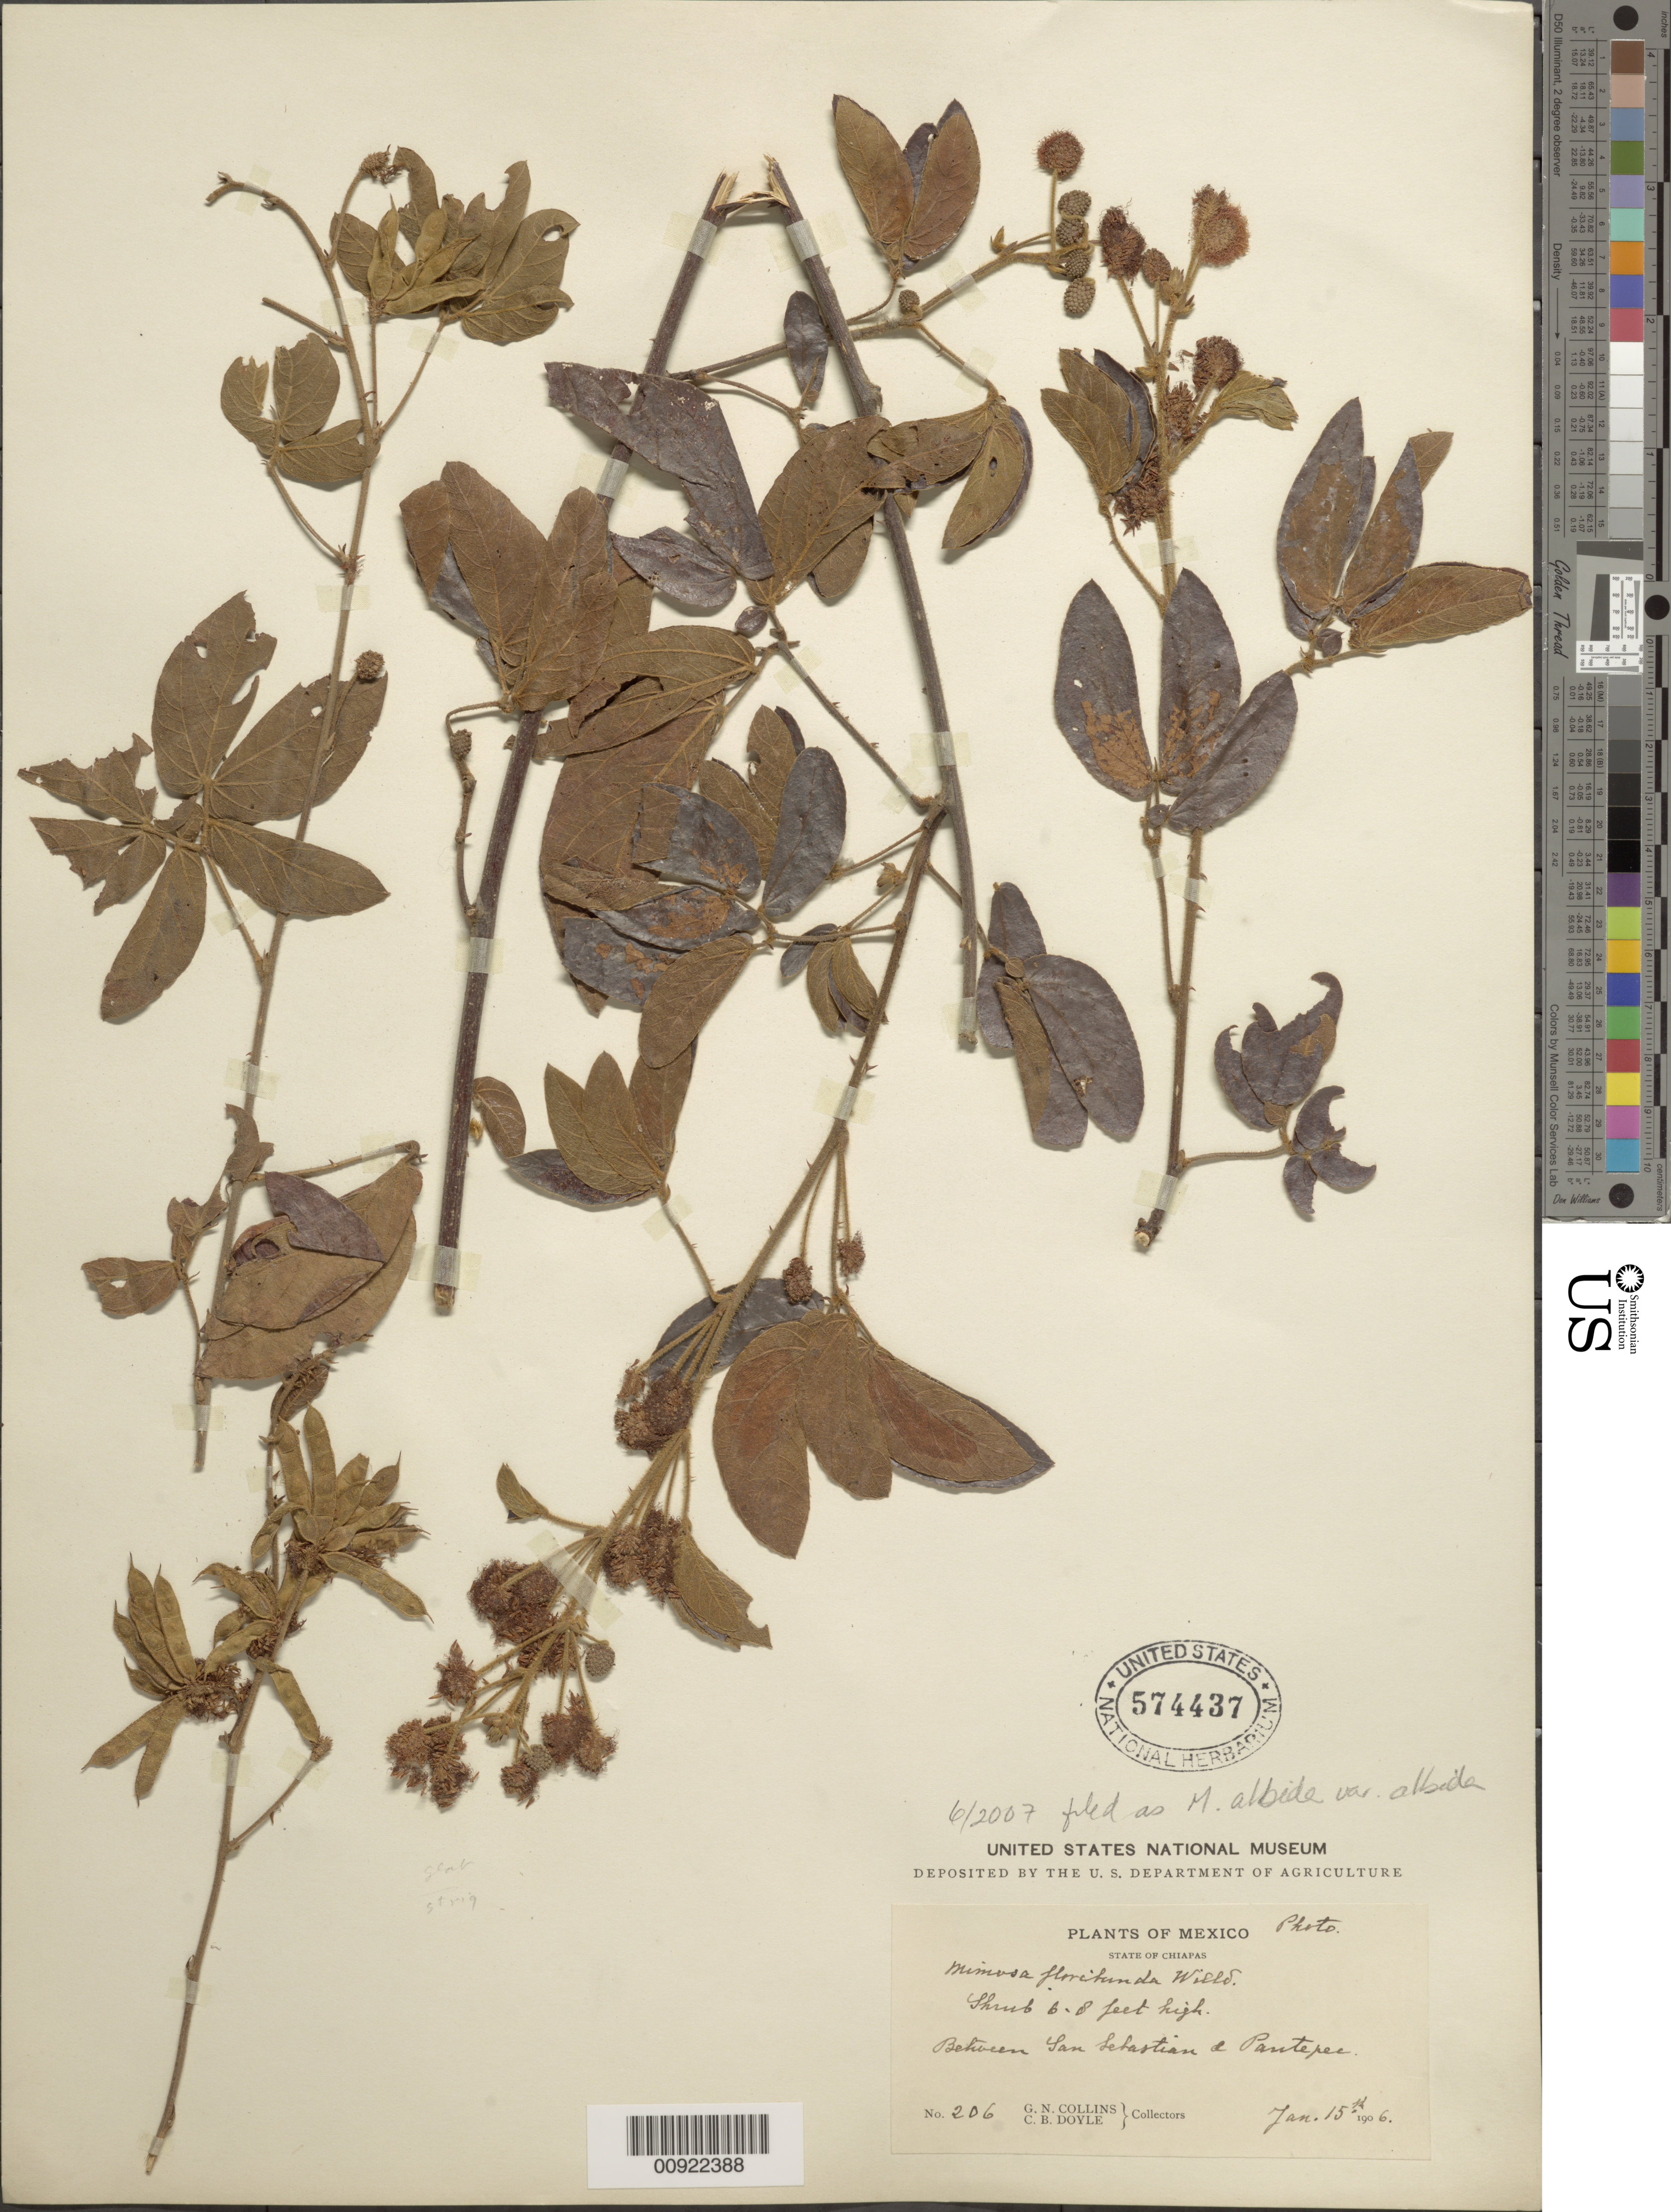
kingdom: Plantae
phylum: Tracheophyta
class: Magnoliopsida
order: Fabales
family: Fabaceae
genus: Mimosa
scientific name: Mimosa albida var. albida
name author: Humb. & Bonpl. ex Willd.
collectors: G. N. Collins & C. Doyle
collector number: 206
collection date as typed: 15 Jan 1906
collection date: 1906-01-15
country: Mexico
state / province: Chiapas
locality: Between San Sebastián & Pantepec, State of Chiapas.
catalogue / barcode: US 574437